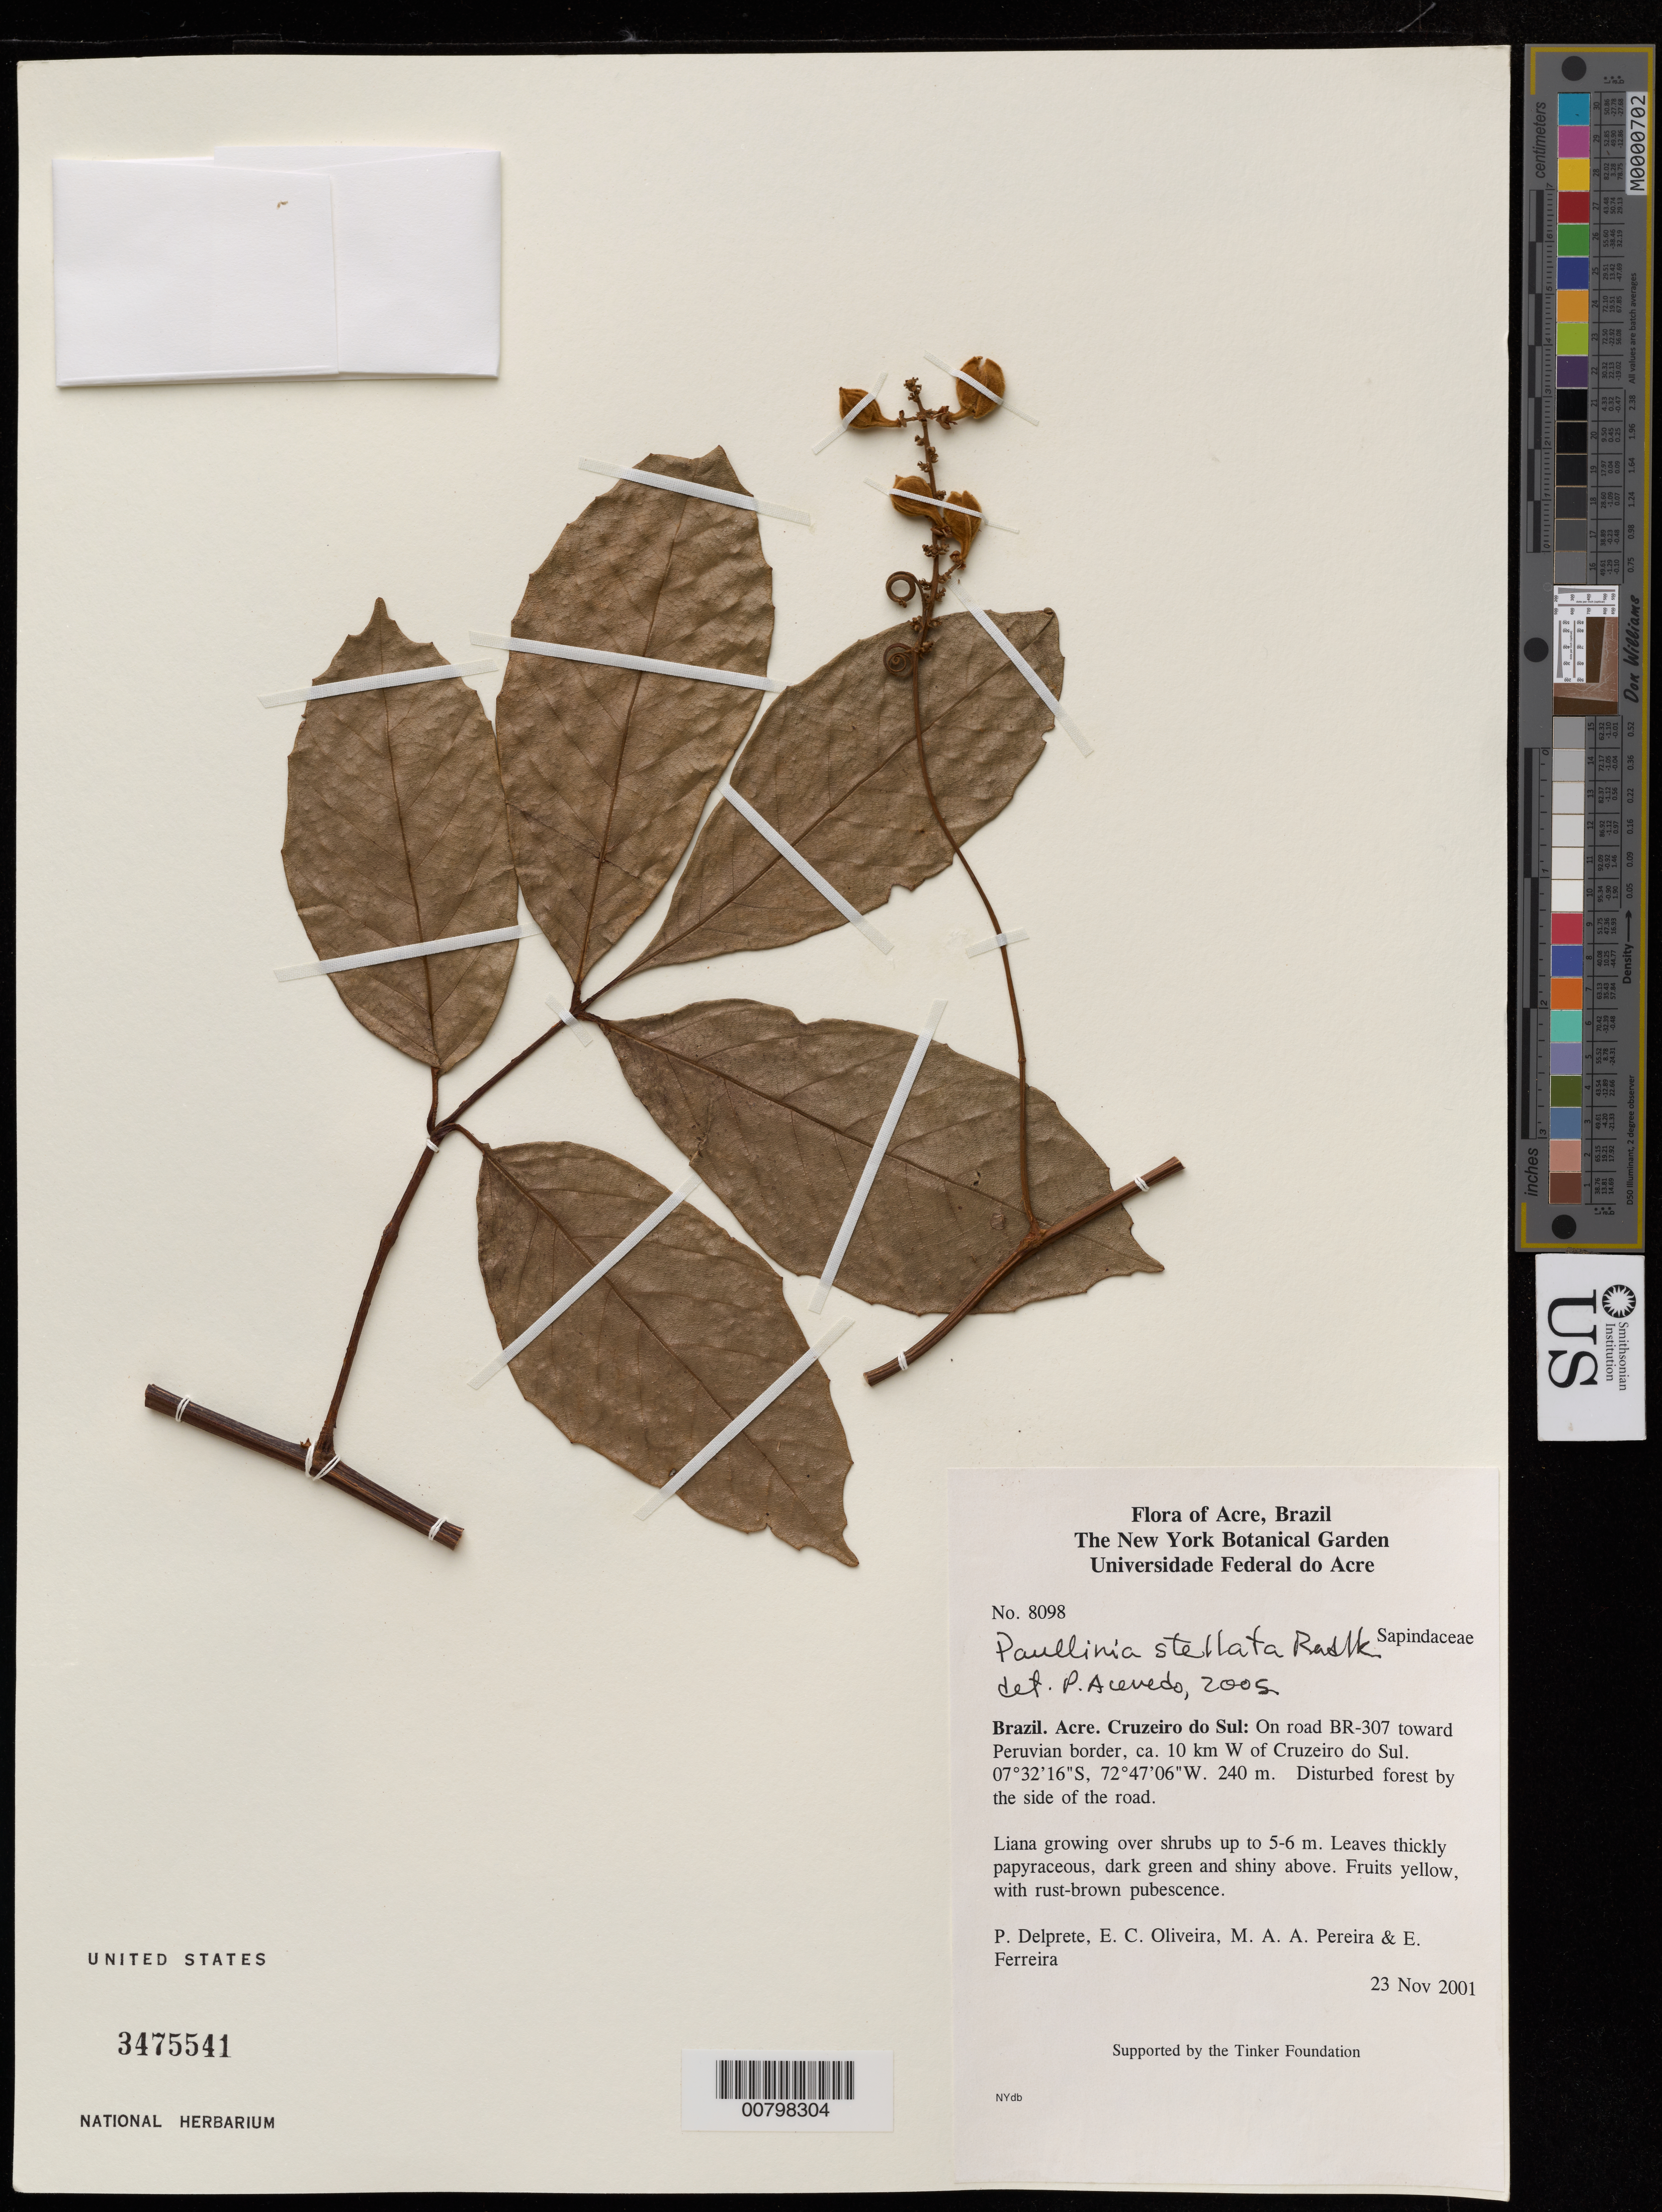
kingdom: Plantae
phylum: Tracheophyta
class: Magnoliopsida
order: Sapindales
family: Sapindaceae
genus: Paullinia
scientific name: Paullinia stellata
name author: Radlk.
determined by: Acevedo-Rodríguez, P., (BOT), Smithsonian Institution - National Museum of Natural History (UNITED STATES)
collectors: P. G. Delprete, Oliveira, E. C. de (Determiner), Norris, James N., (US), Smithsonian Institution (Determiner), M. A. Pereira & E. Ferreira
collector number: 8098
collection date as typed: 23 Nov 2001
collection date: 2001-11-23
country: Brazil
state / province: Acre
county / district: Cruzeiro do Sul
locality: on road BR-307 toward Peruvian border, ca. 10 km W of Cruzeiro do Sul.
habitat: Disturbed forest by the side of the road.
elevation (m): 240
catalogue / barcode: US 3475541